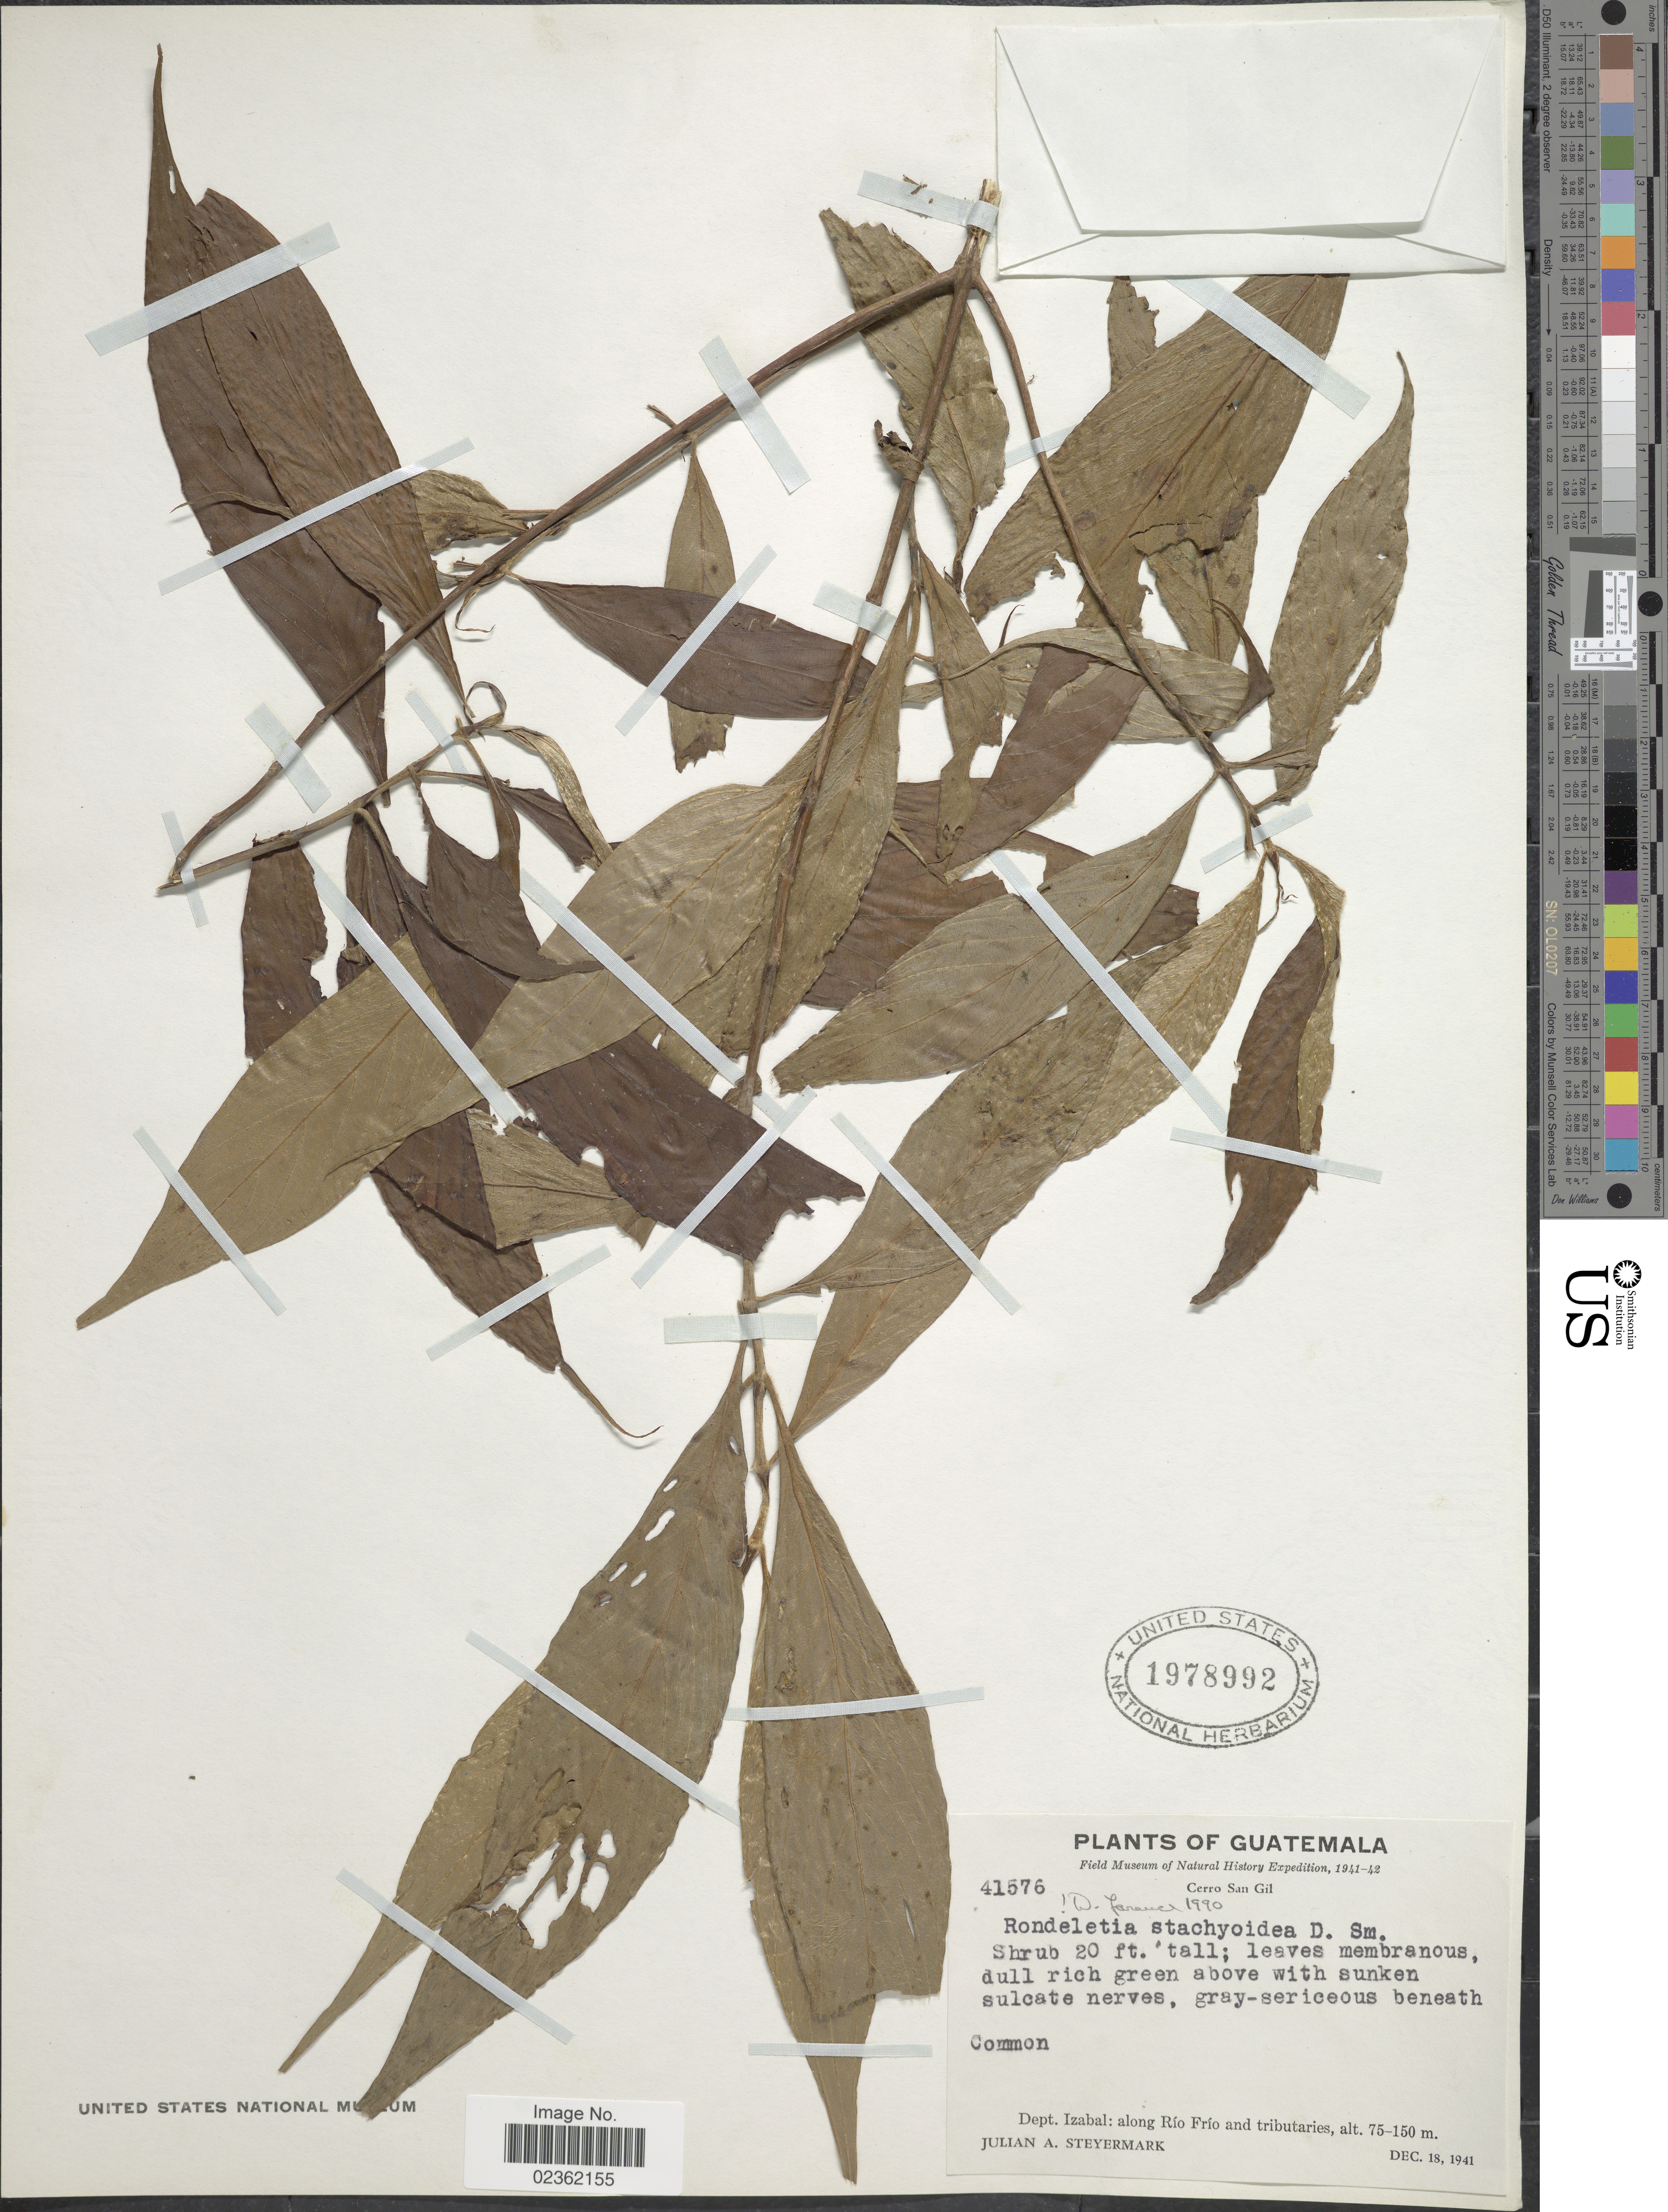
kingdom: Plantae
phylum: Tracheophyta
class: Magnoliopsida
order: Gentianales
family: Rubiaceae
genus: Rondeletia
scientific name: Rondeletia stachyoidea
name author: Donn. Sm.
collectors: J. Steyermark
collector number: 41576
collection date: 1941-12-18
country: Guatemala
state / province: Izabal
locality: Cerro San Gil, Along Rio Frio and tributaries.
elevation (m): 75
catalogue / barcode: US 1978992